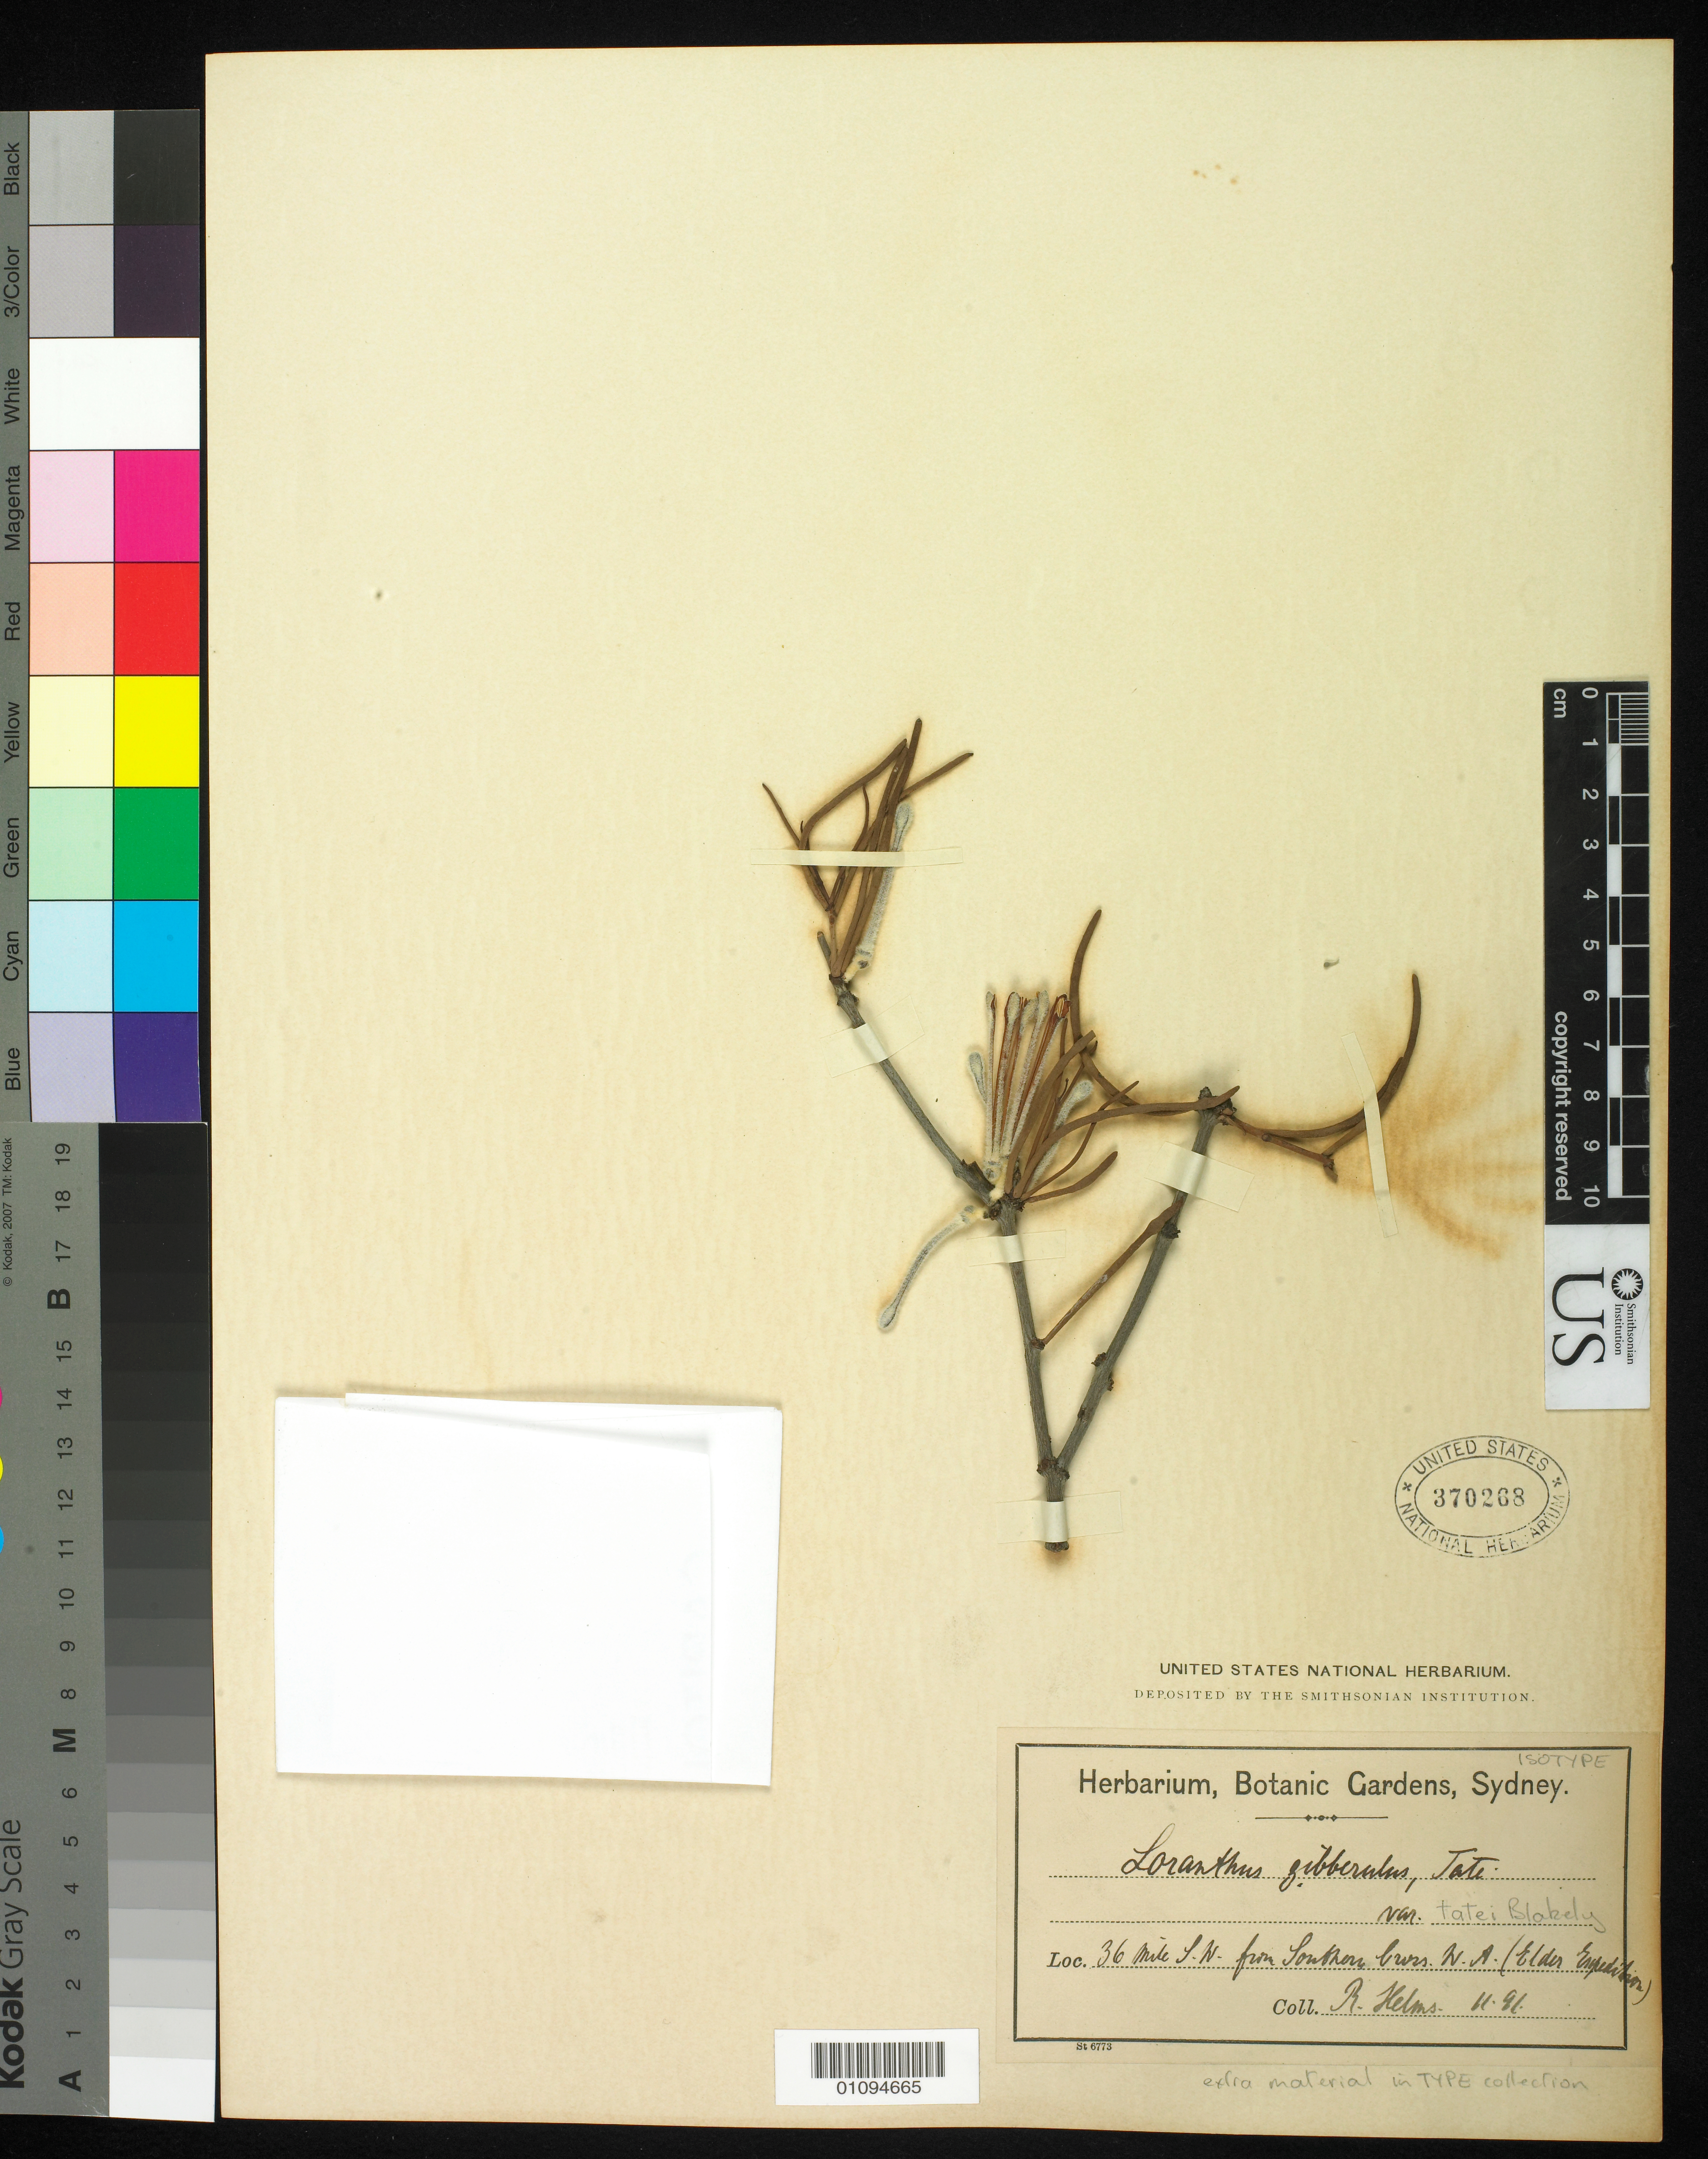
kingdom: Plantae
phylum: Tracheophyta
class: Magnoliopsida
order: Santalales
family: Loranthaceae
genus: Loranthus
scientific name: Loranthus gibberulus var. tatei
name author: Blakely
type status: Isotype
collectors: R. Helms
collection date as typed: Nov 1891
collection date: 1891-11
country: Australia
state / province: Western Australia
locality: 36 mi SW from Southern Cross. (Elder Expedition)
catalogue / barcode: US 370268